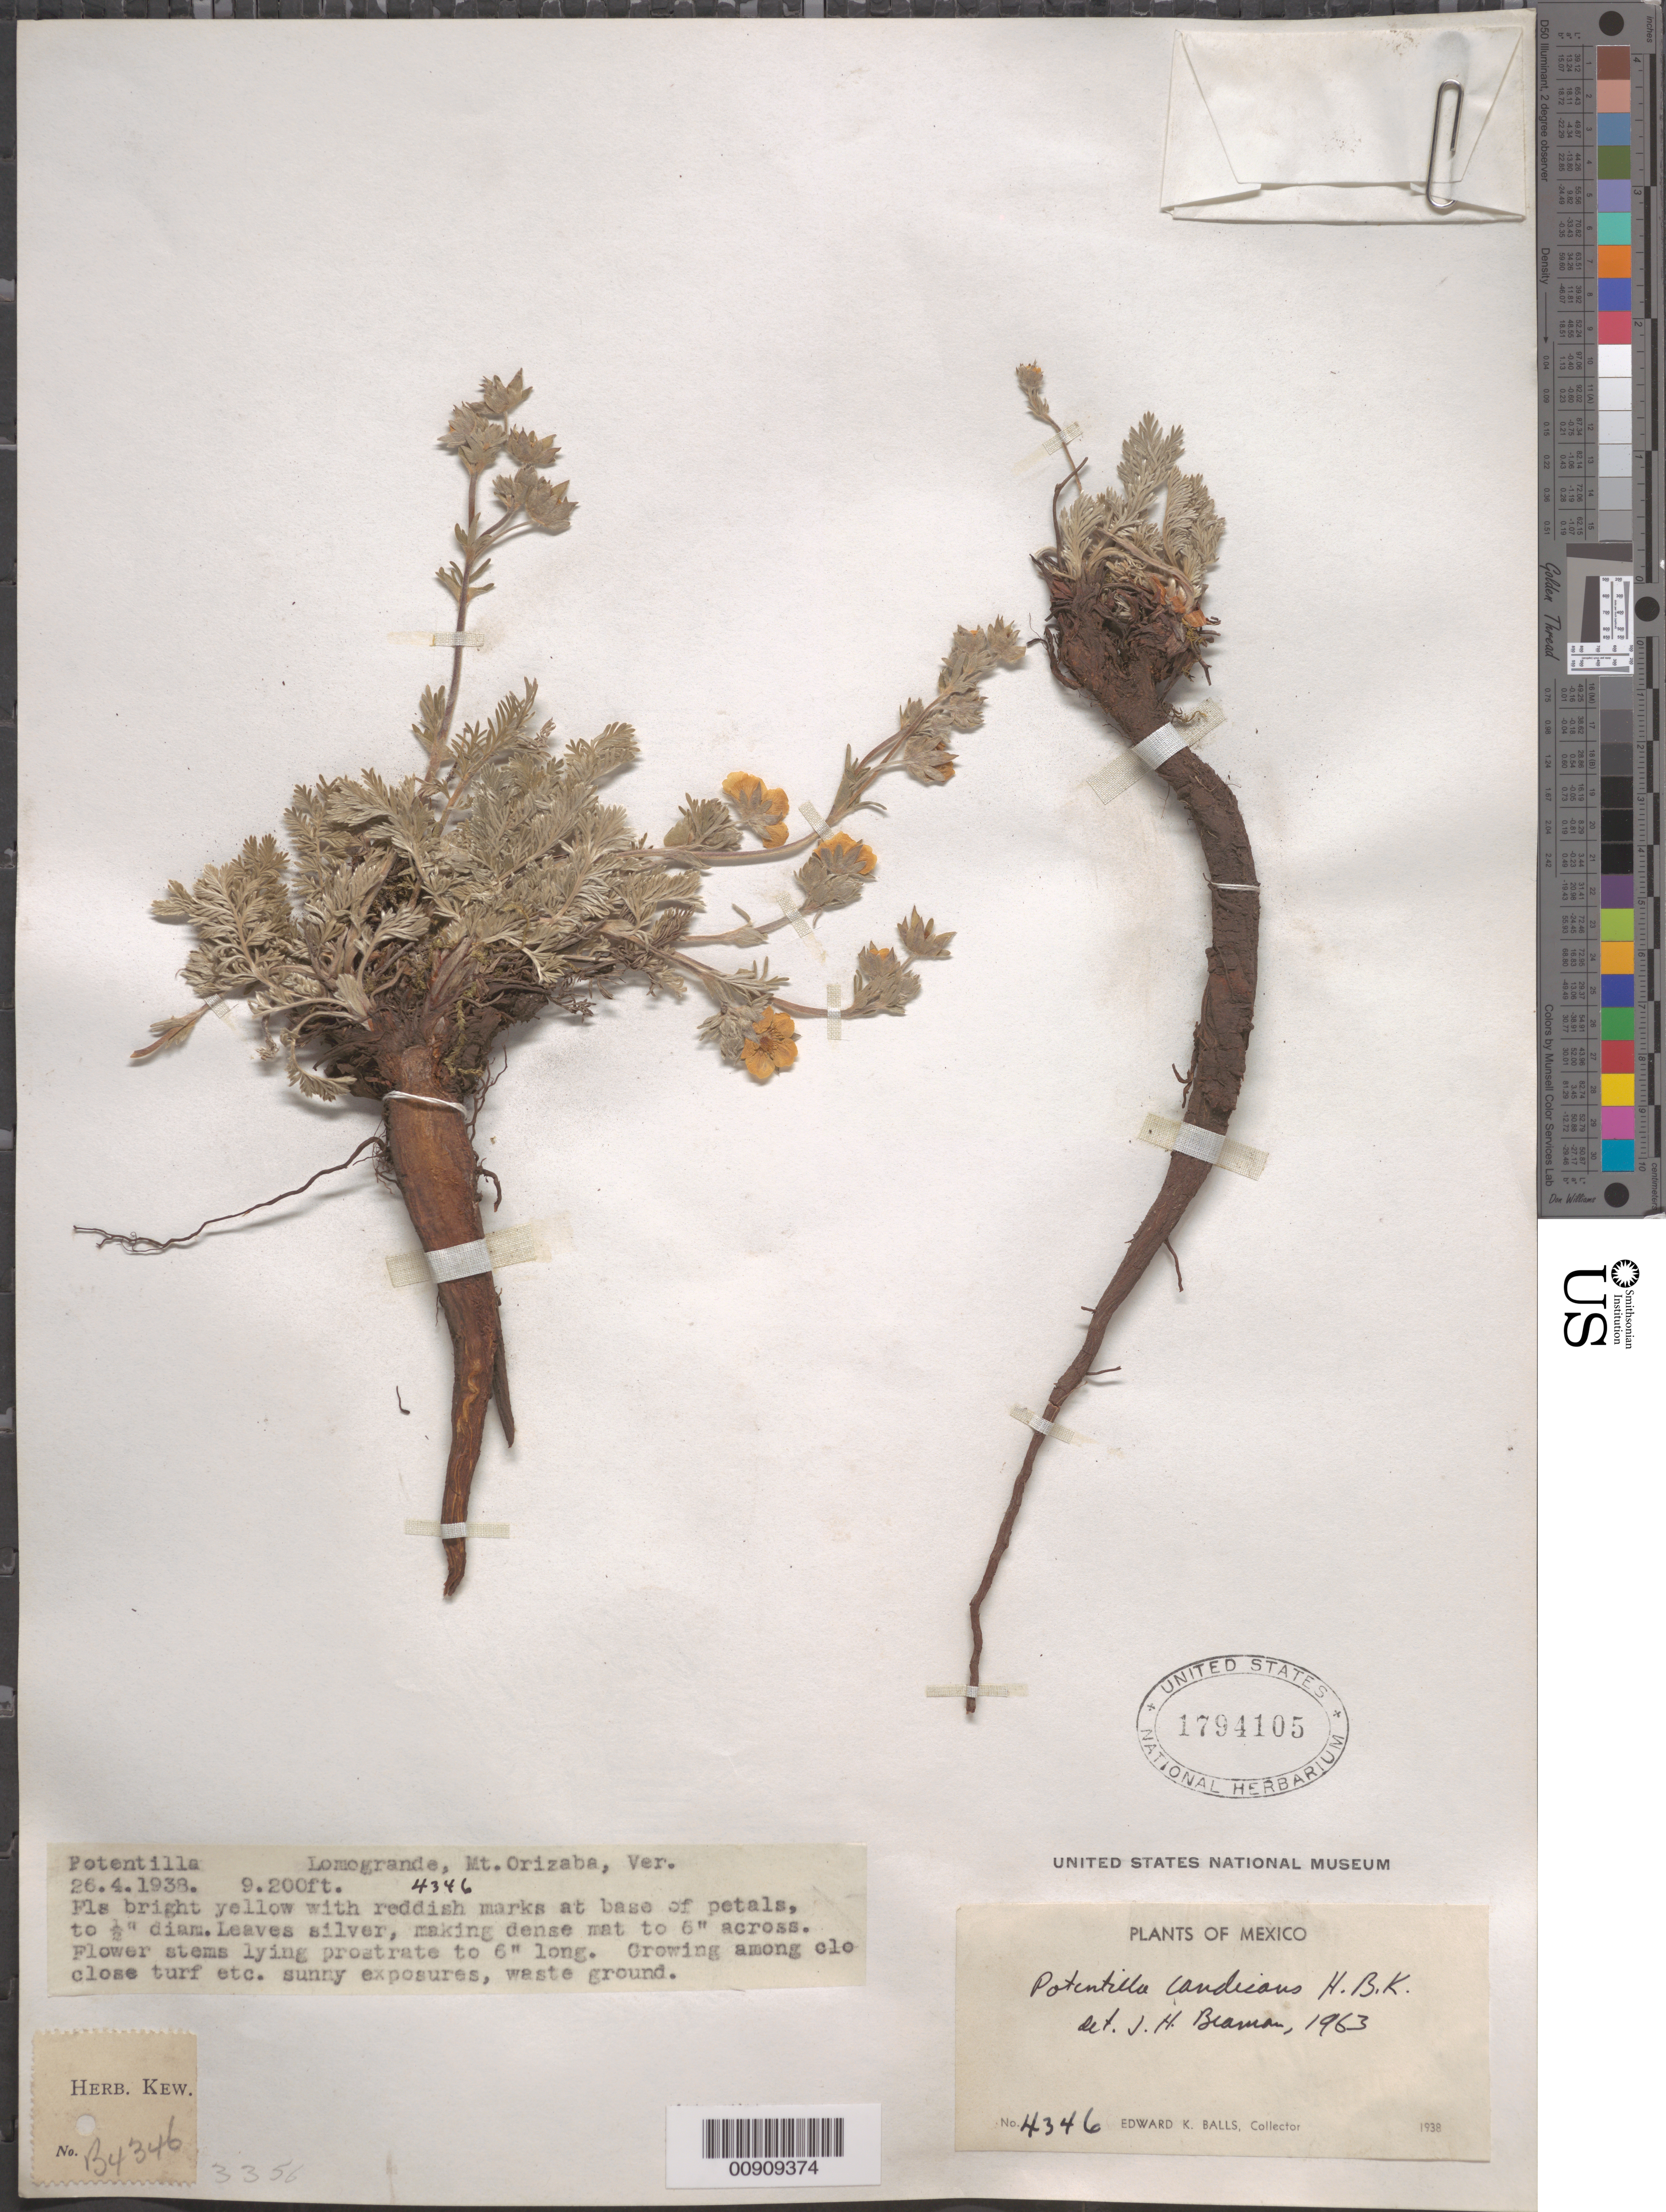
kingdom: Plantae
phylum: Tracheophyta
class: Magnoliopsida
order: Rosales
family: Rosaceae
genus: Potentilla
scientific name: Potentilla candicans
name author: Humb. & Bonpl. ex Nestl.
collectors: E. K. Balls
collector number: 4346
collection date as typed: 26 Apr 1938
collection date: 1938-04-26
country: Mexico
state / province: Veracruz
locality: Loma Grande, Mt. Orizaba, Veracruz.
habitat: Growing among close turf, etc. sunny exposures, waste ground.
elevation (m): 2804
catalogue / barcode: US 1794105